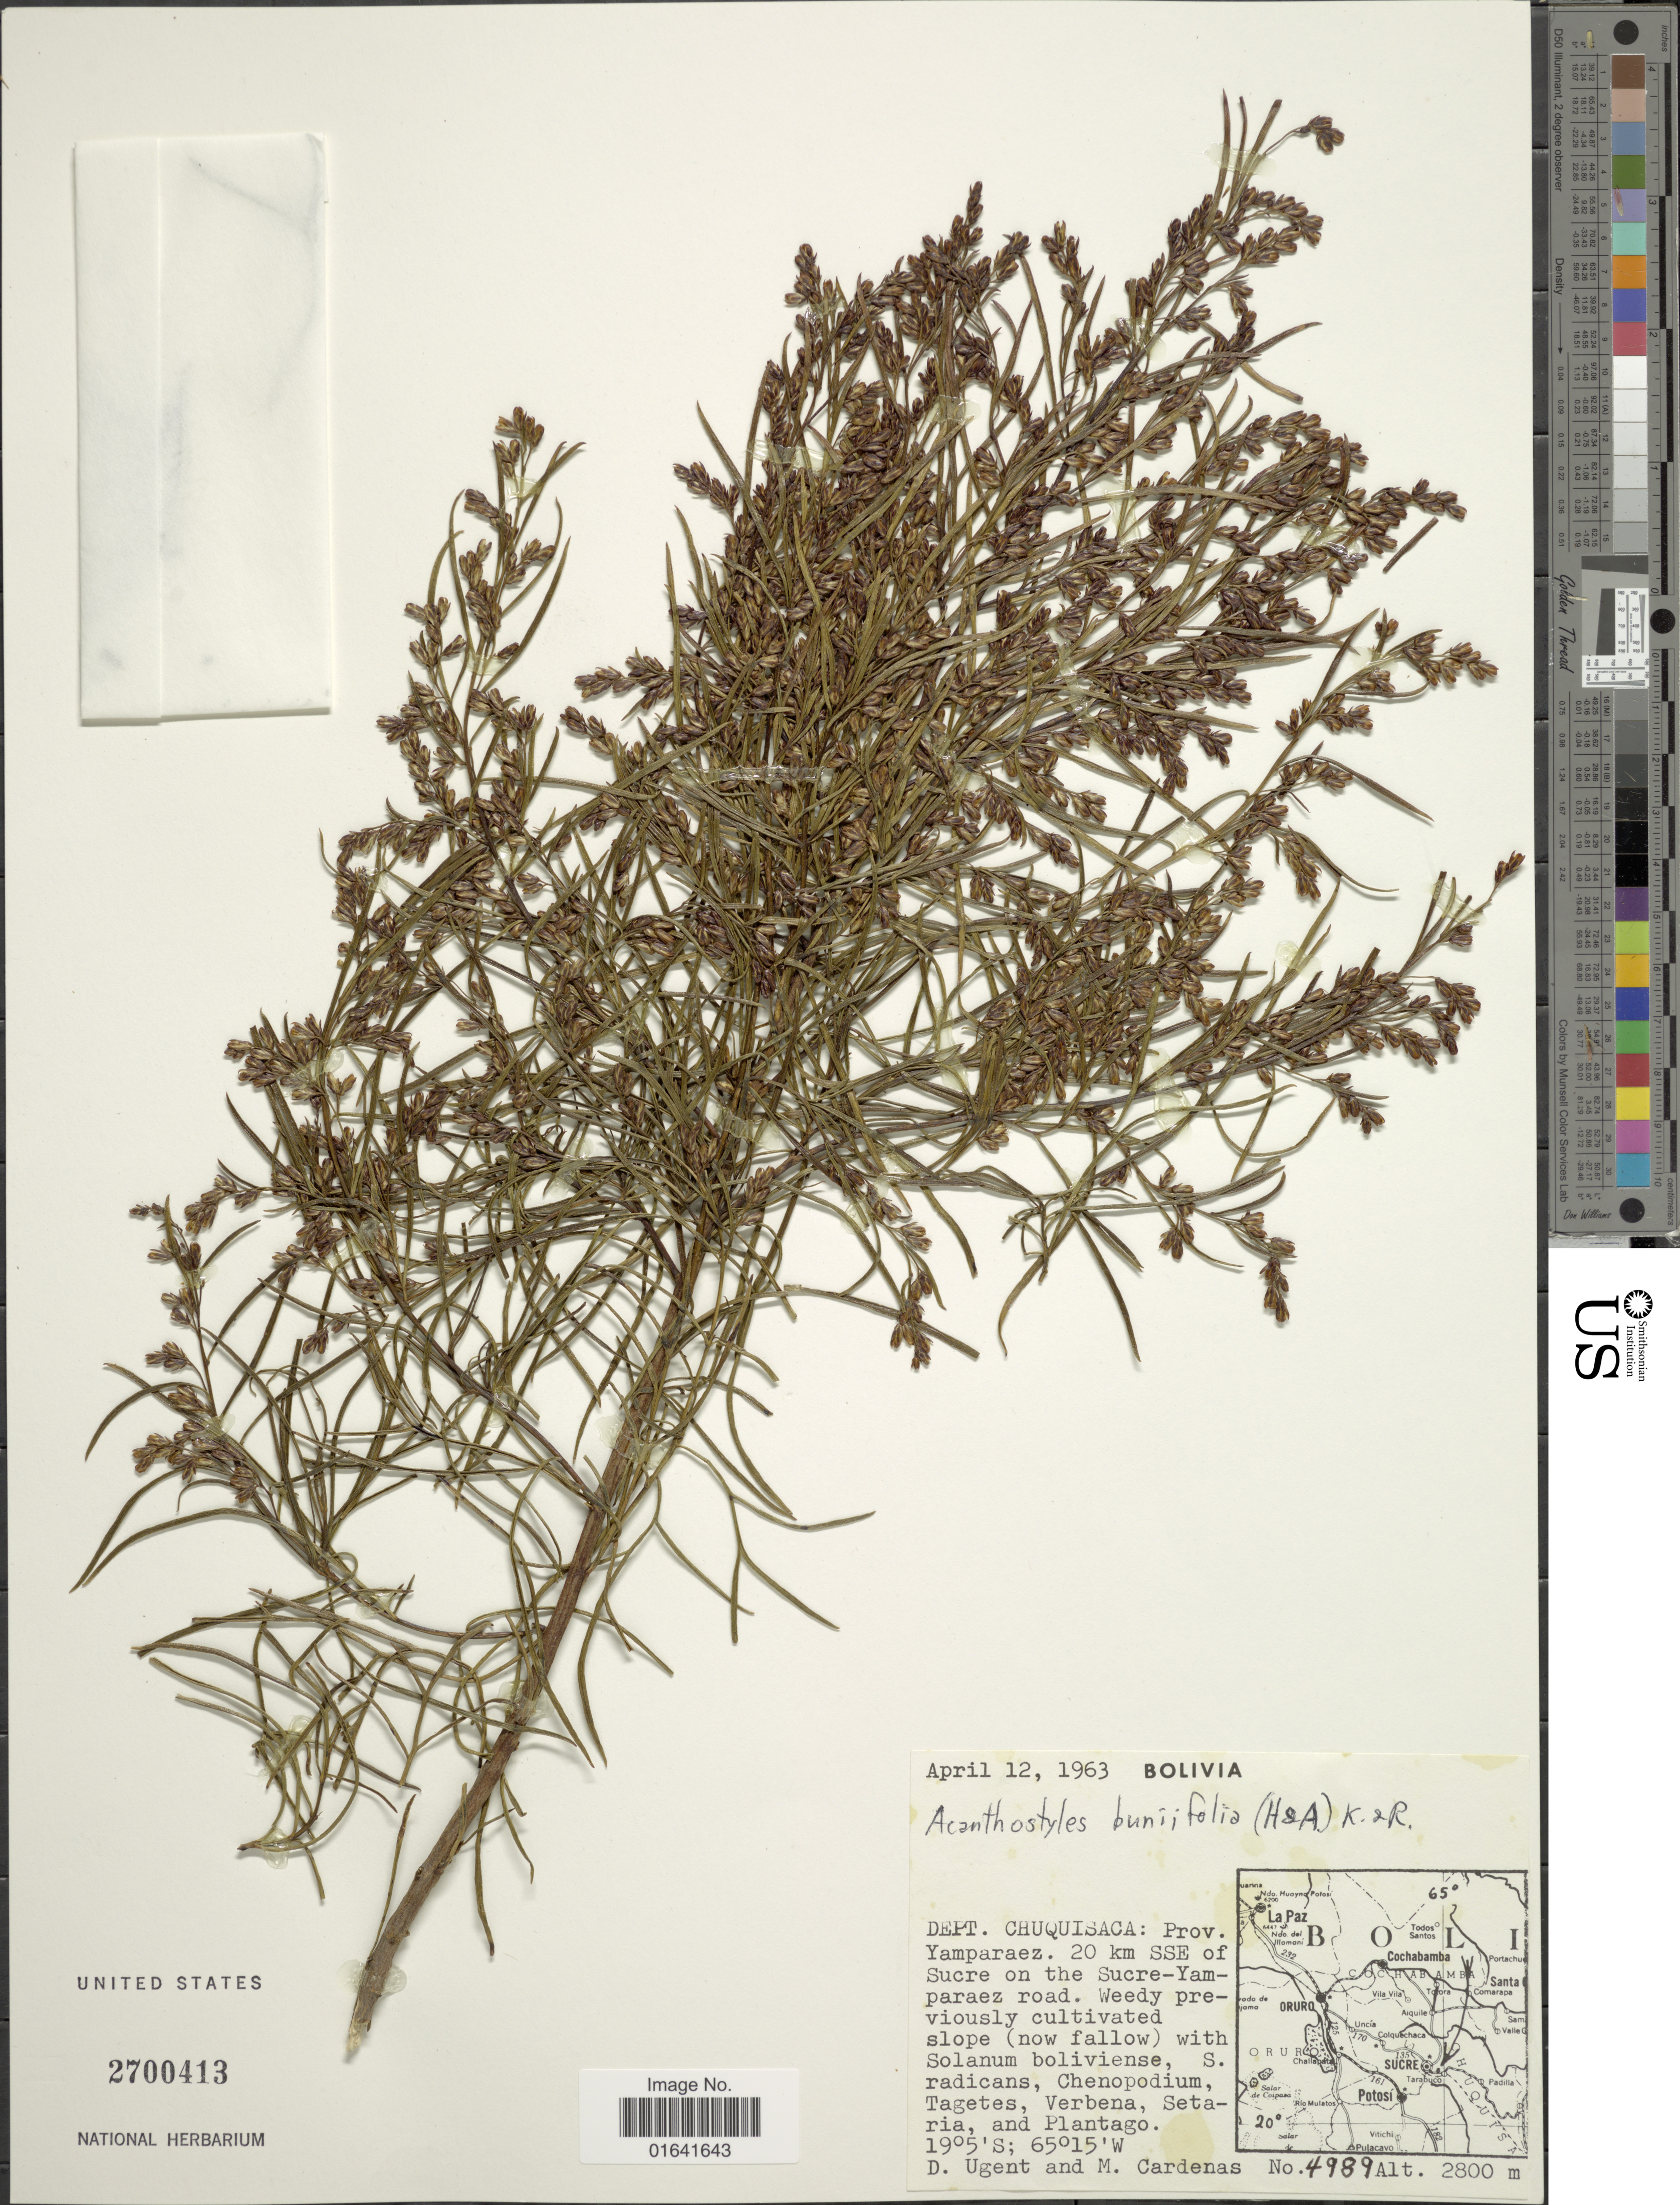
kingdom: Plantae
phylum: Tracheophyta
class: Magnoliopsida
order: Asterales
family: Asteraceae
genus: Acanthostyles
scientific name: Acanthostyles buniifolius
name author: (Hook. & Arn.) R.M. King & H. Rob.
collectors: D. Ugent & M. Cárdenas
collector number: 4989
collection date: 1963-04-12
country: Bolivia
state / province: Chuquisaca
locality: Dept. Chuquisaca: Prov. Yamparaez. 20 km SSE of Sucre on the Sucre-Yamparaez road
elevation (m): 2800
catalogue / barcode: US 2700413